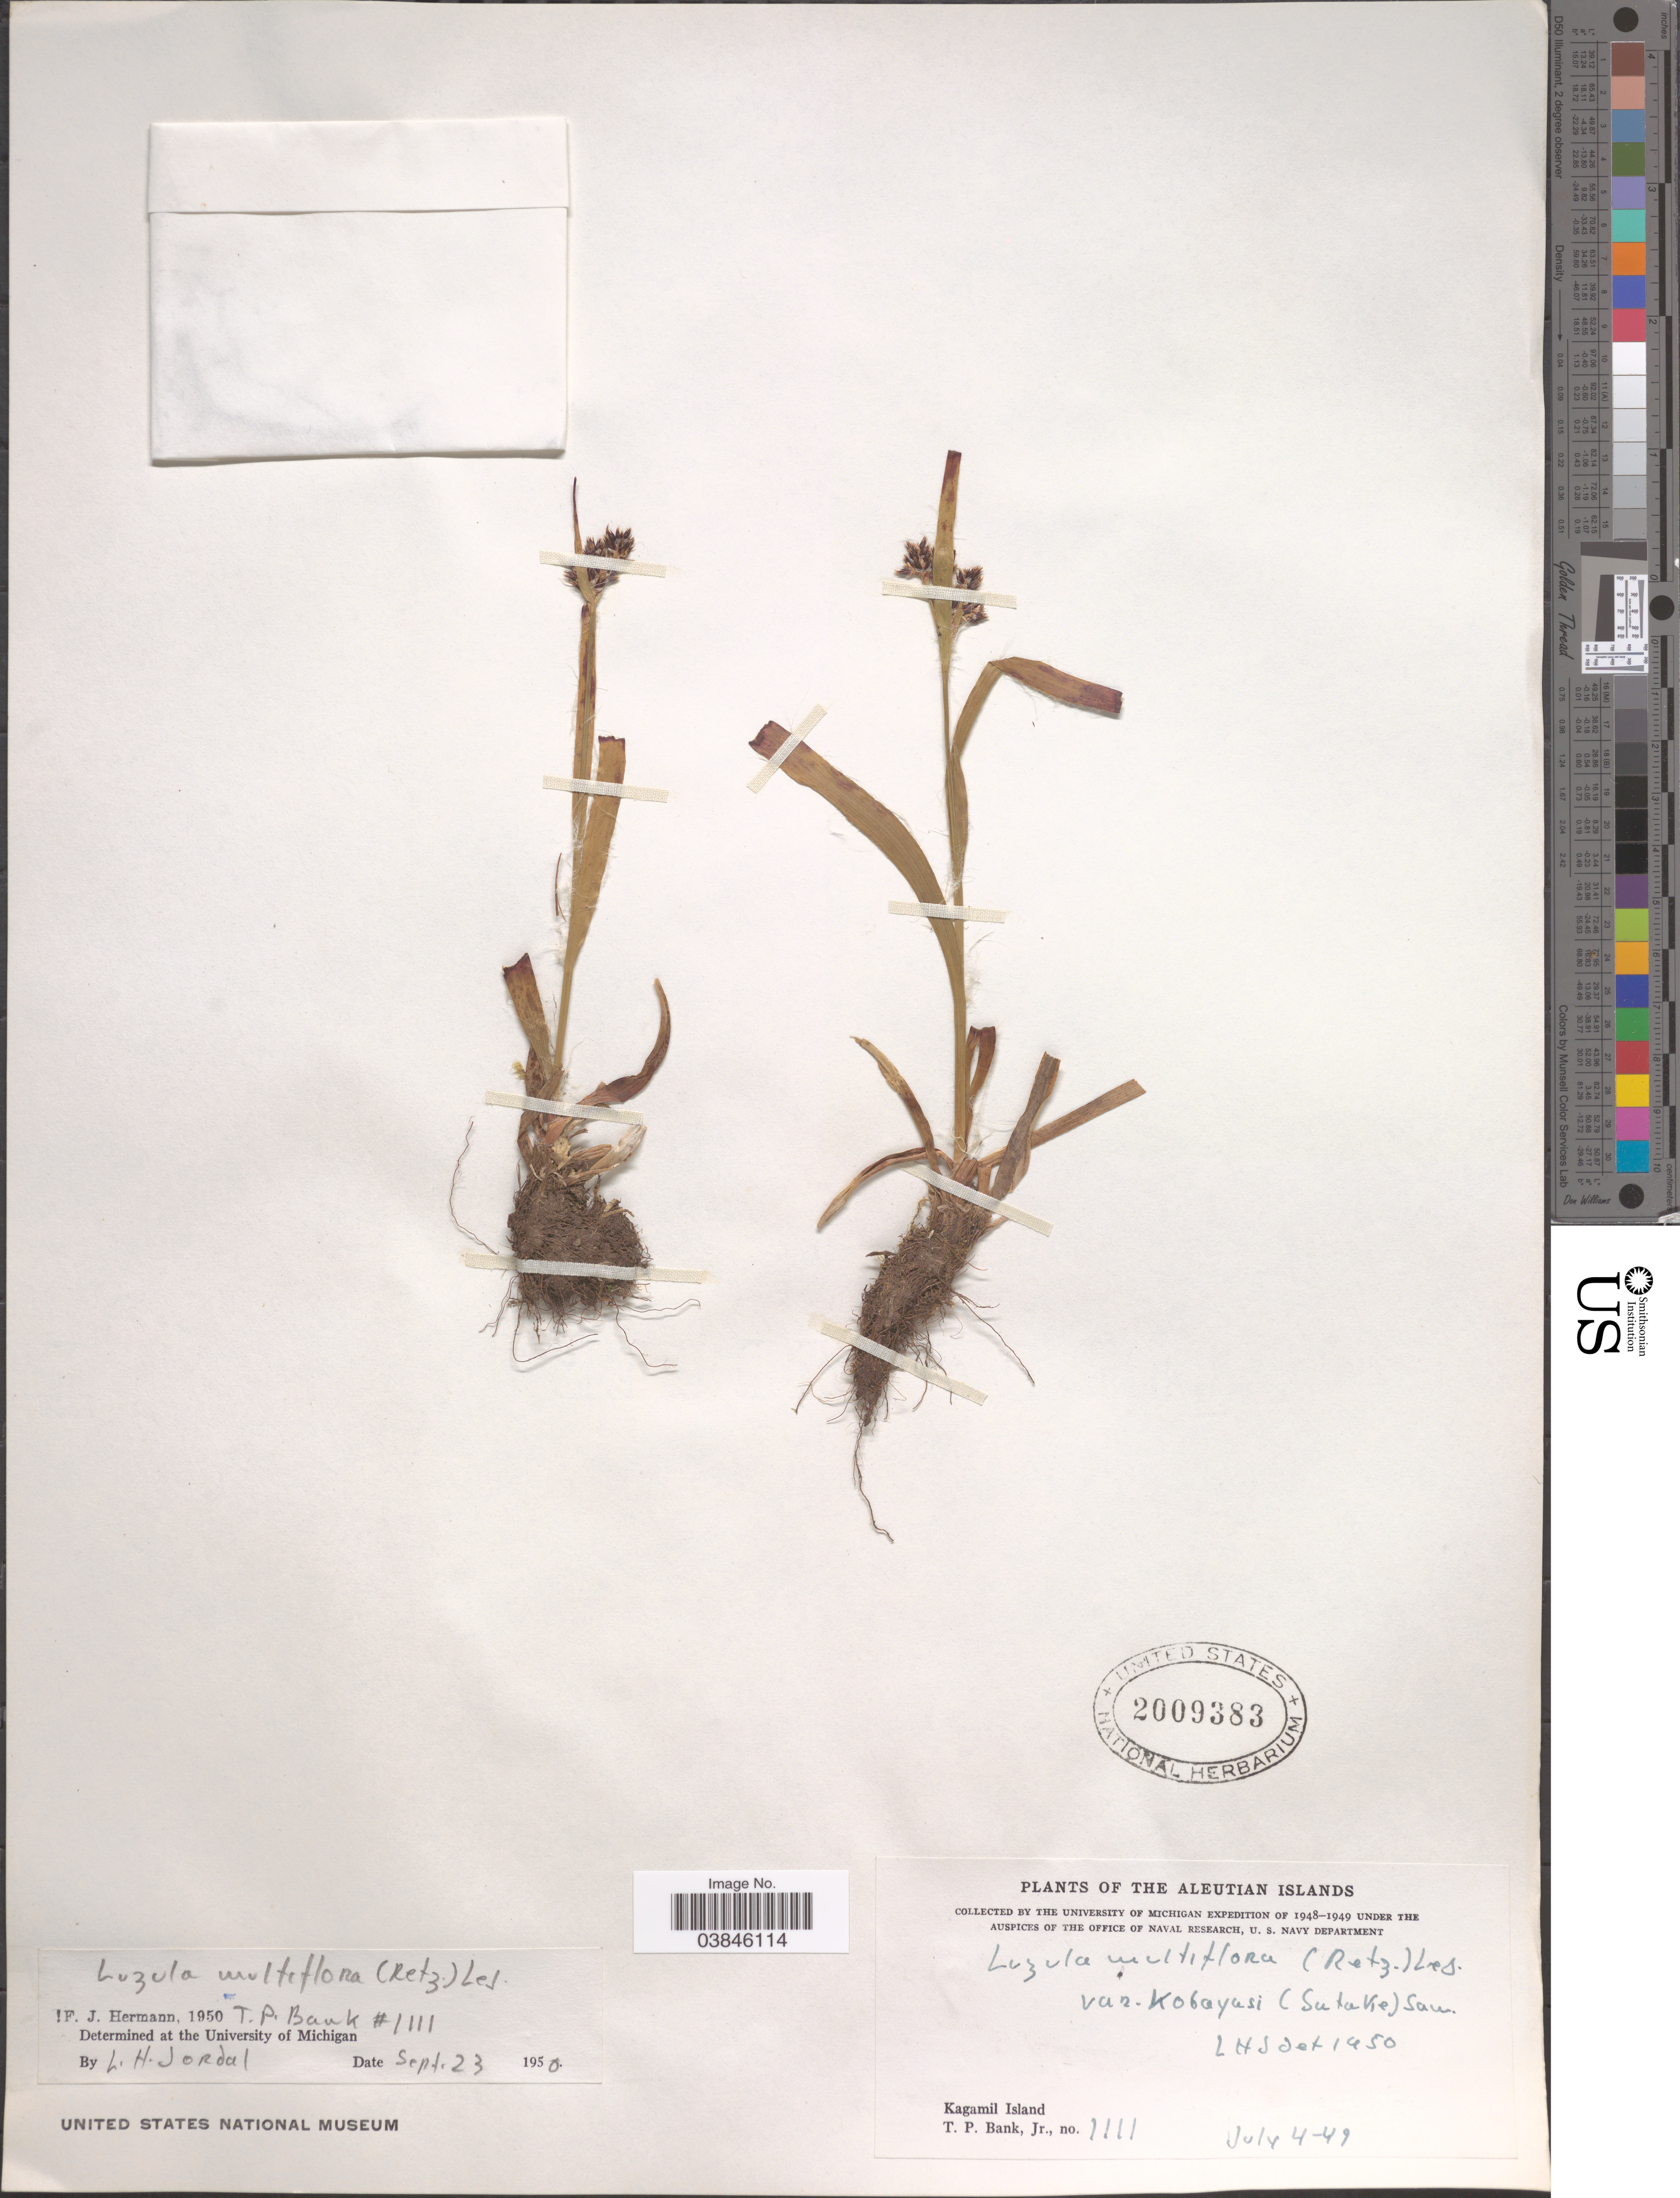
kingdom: Plantae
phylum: Tracheophyta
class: Liliopsida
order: Poales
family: Juncaceae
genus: Luzula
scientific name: Luzula multiflora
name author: (Ehrh.) Lej.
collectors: T. Bank Jr.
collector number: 1111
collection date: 1949-07-04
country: United States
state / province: Alaska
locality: The Aleutian Islands. Kagamil Island.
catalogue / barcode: US 2009383